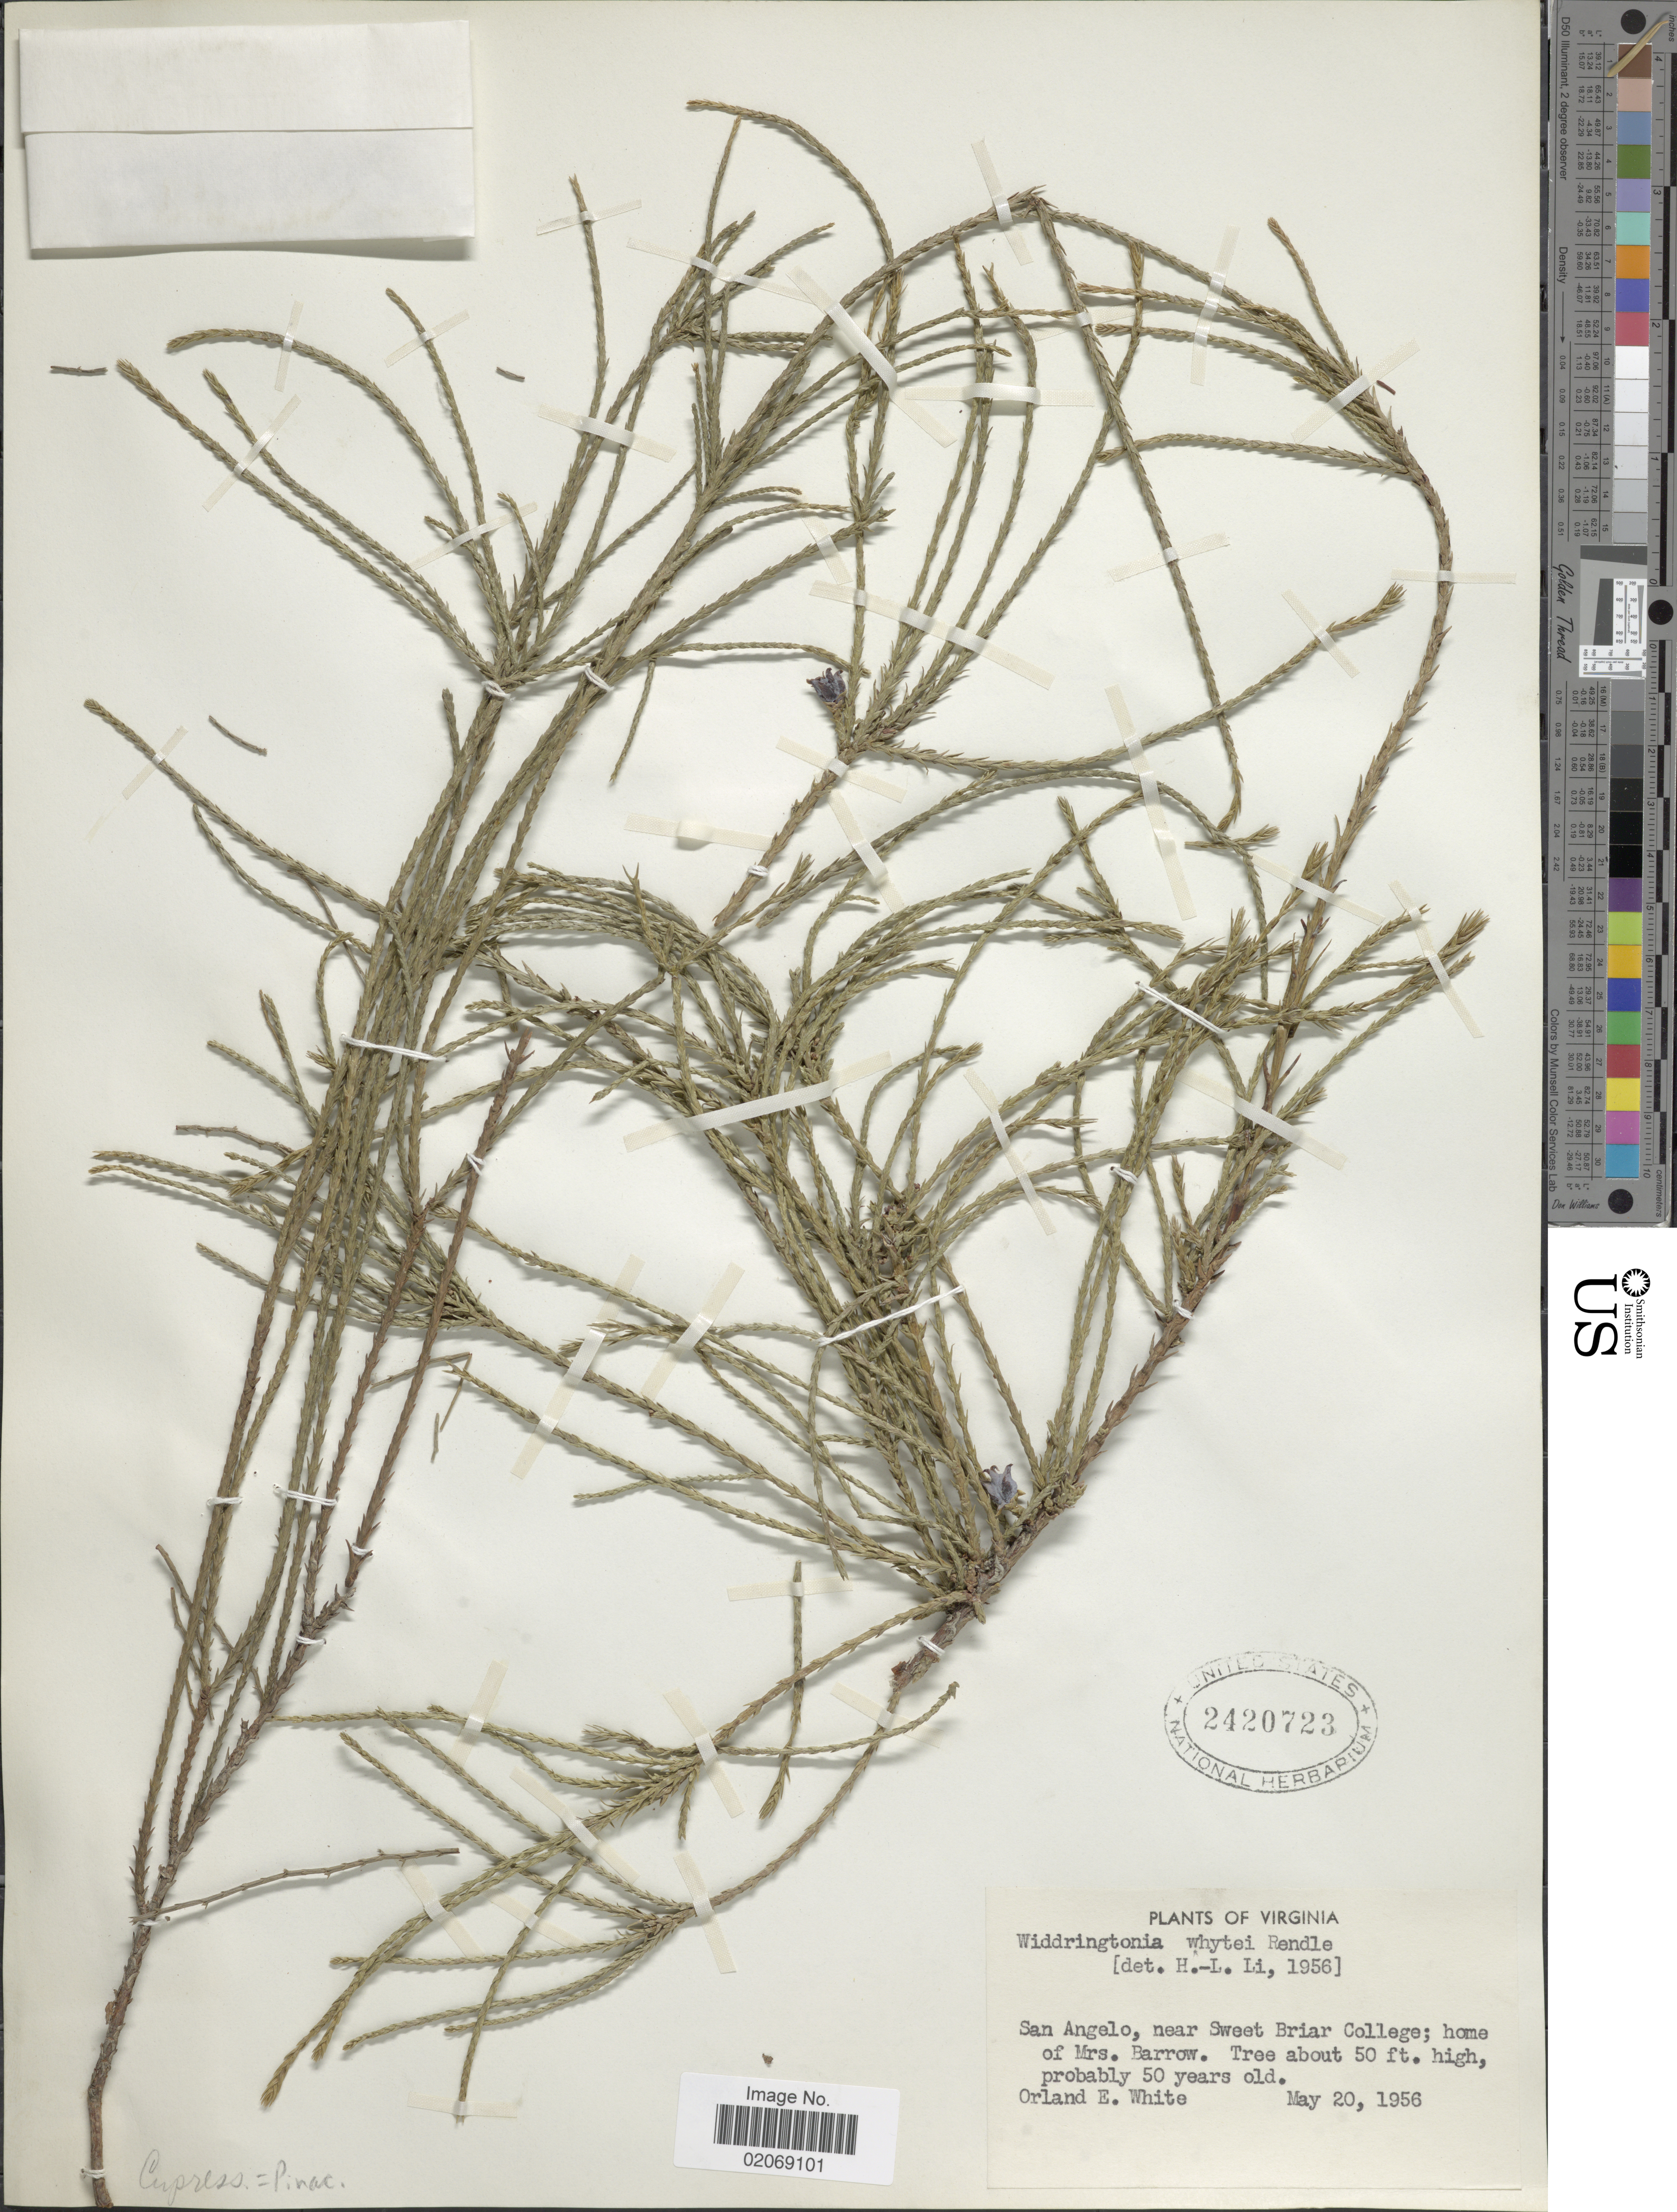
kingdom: Plantae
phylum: Tracheophyta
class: Pinopsida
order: Pinales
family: Cupressaceae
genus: Callitris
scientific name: Callitris sp.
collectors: O. E. White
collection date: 1956-05-20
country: United States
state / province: Virginia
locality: San Angelo, near Sweet Briar College; home of Mrs. Barrow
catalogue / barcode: US 2420723